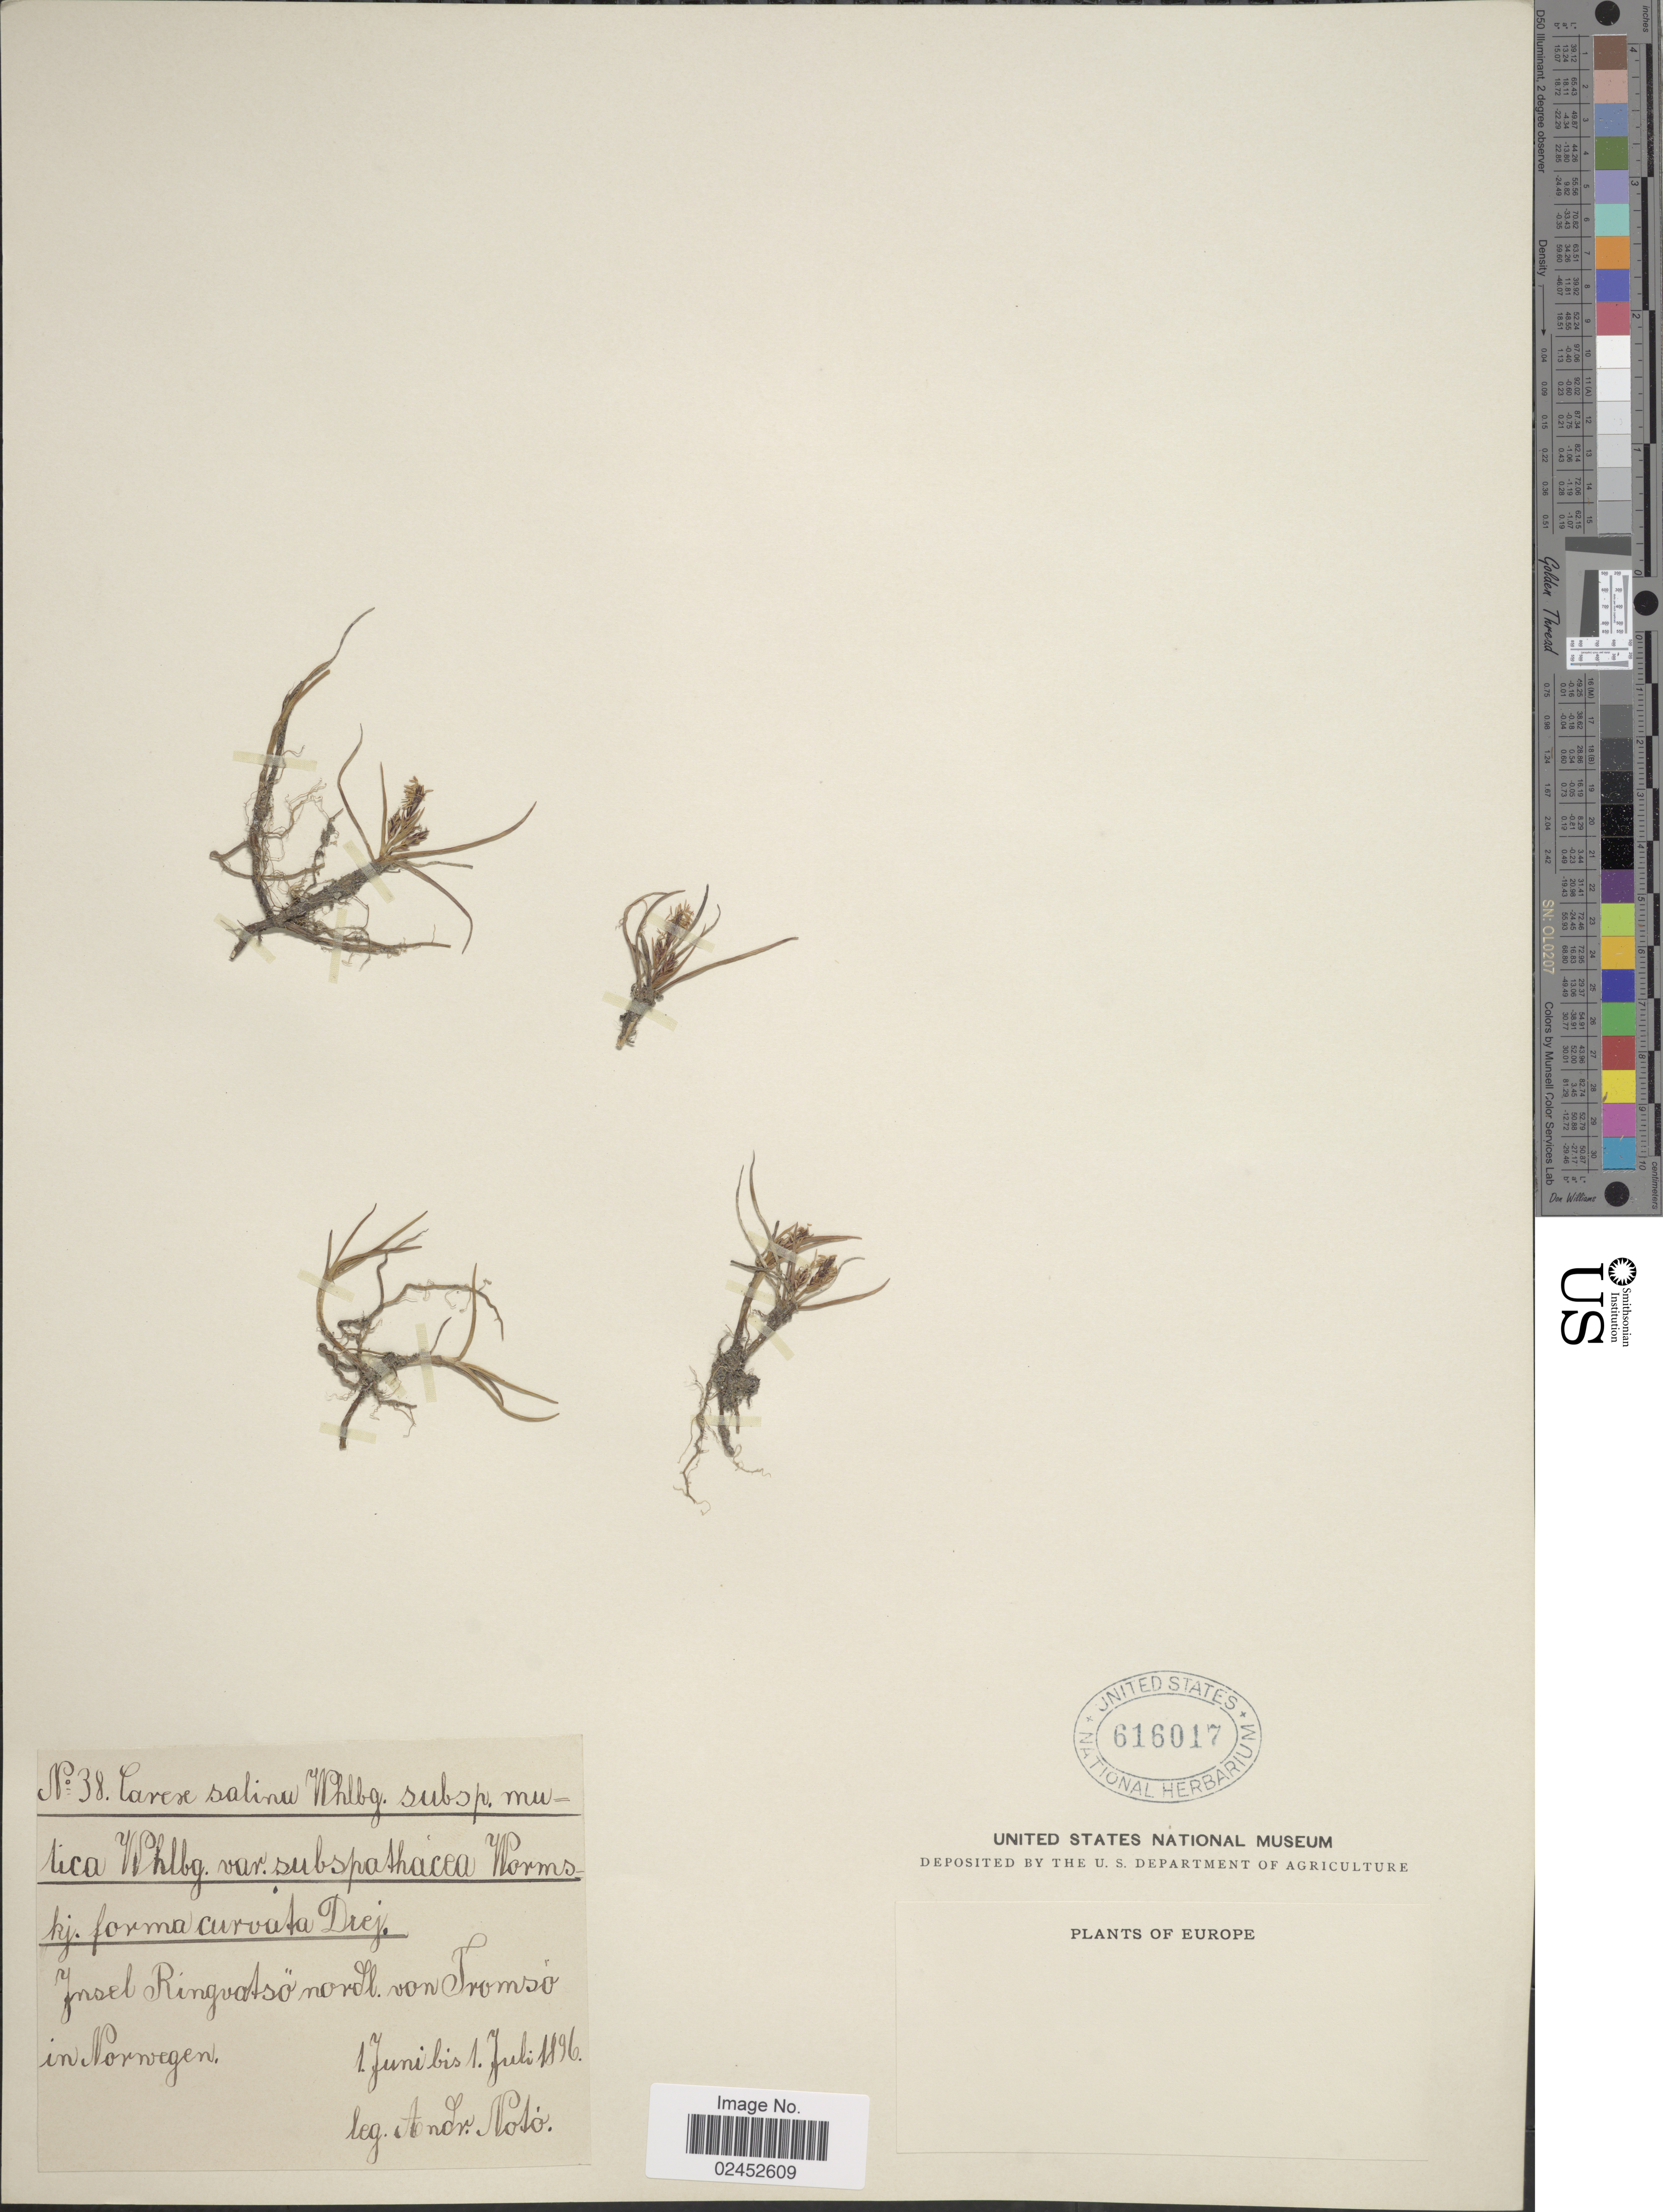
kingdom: Plantae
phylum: Tracheophyta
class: Liliopsida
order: Poales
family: Cyperaceae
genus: Carex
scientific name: Carex salina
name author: Wahlenb.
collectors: A. Noto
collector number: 38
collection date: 1896-06-01/1896-07-01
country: Norway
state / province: Troms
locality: Insel Ringvatso nordl. von Tromso in Norwegen.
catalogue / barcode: US 616017